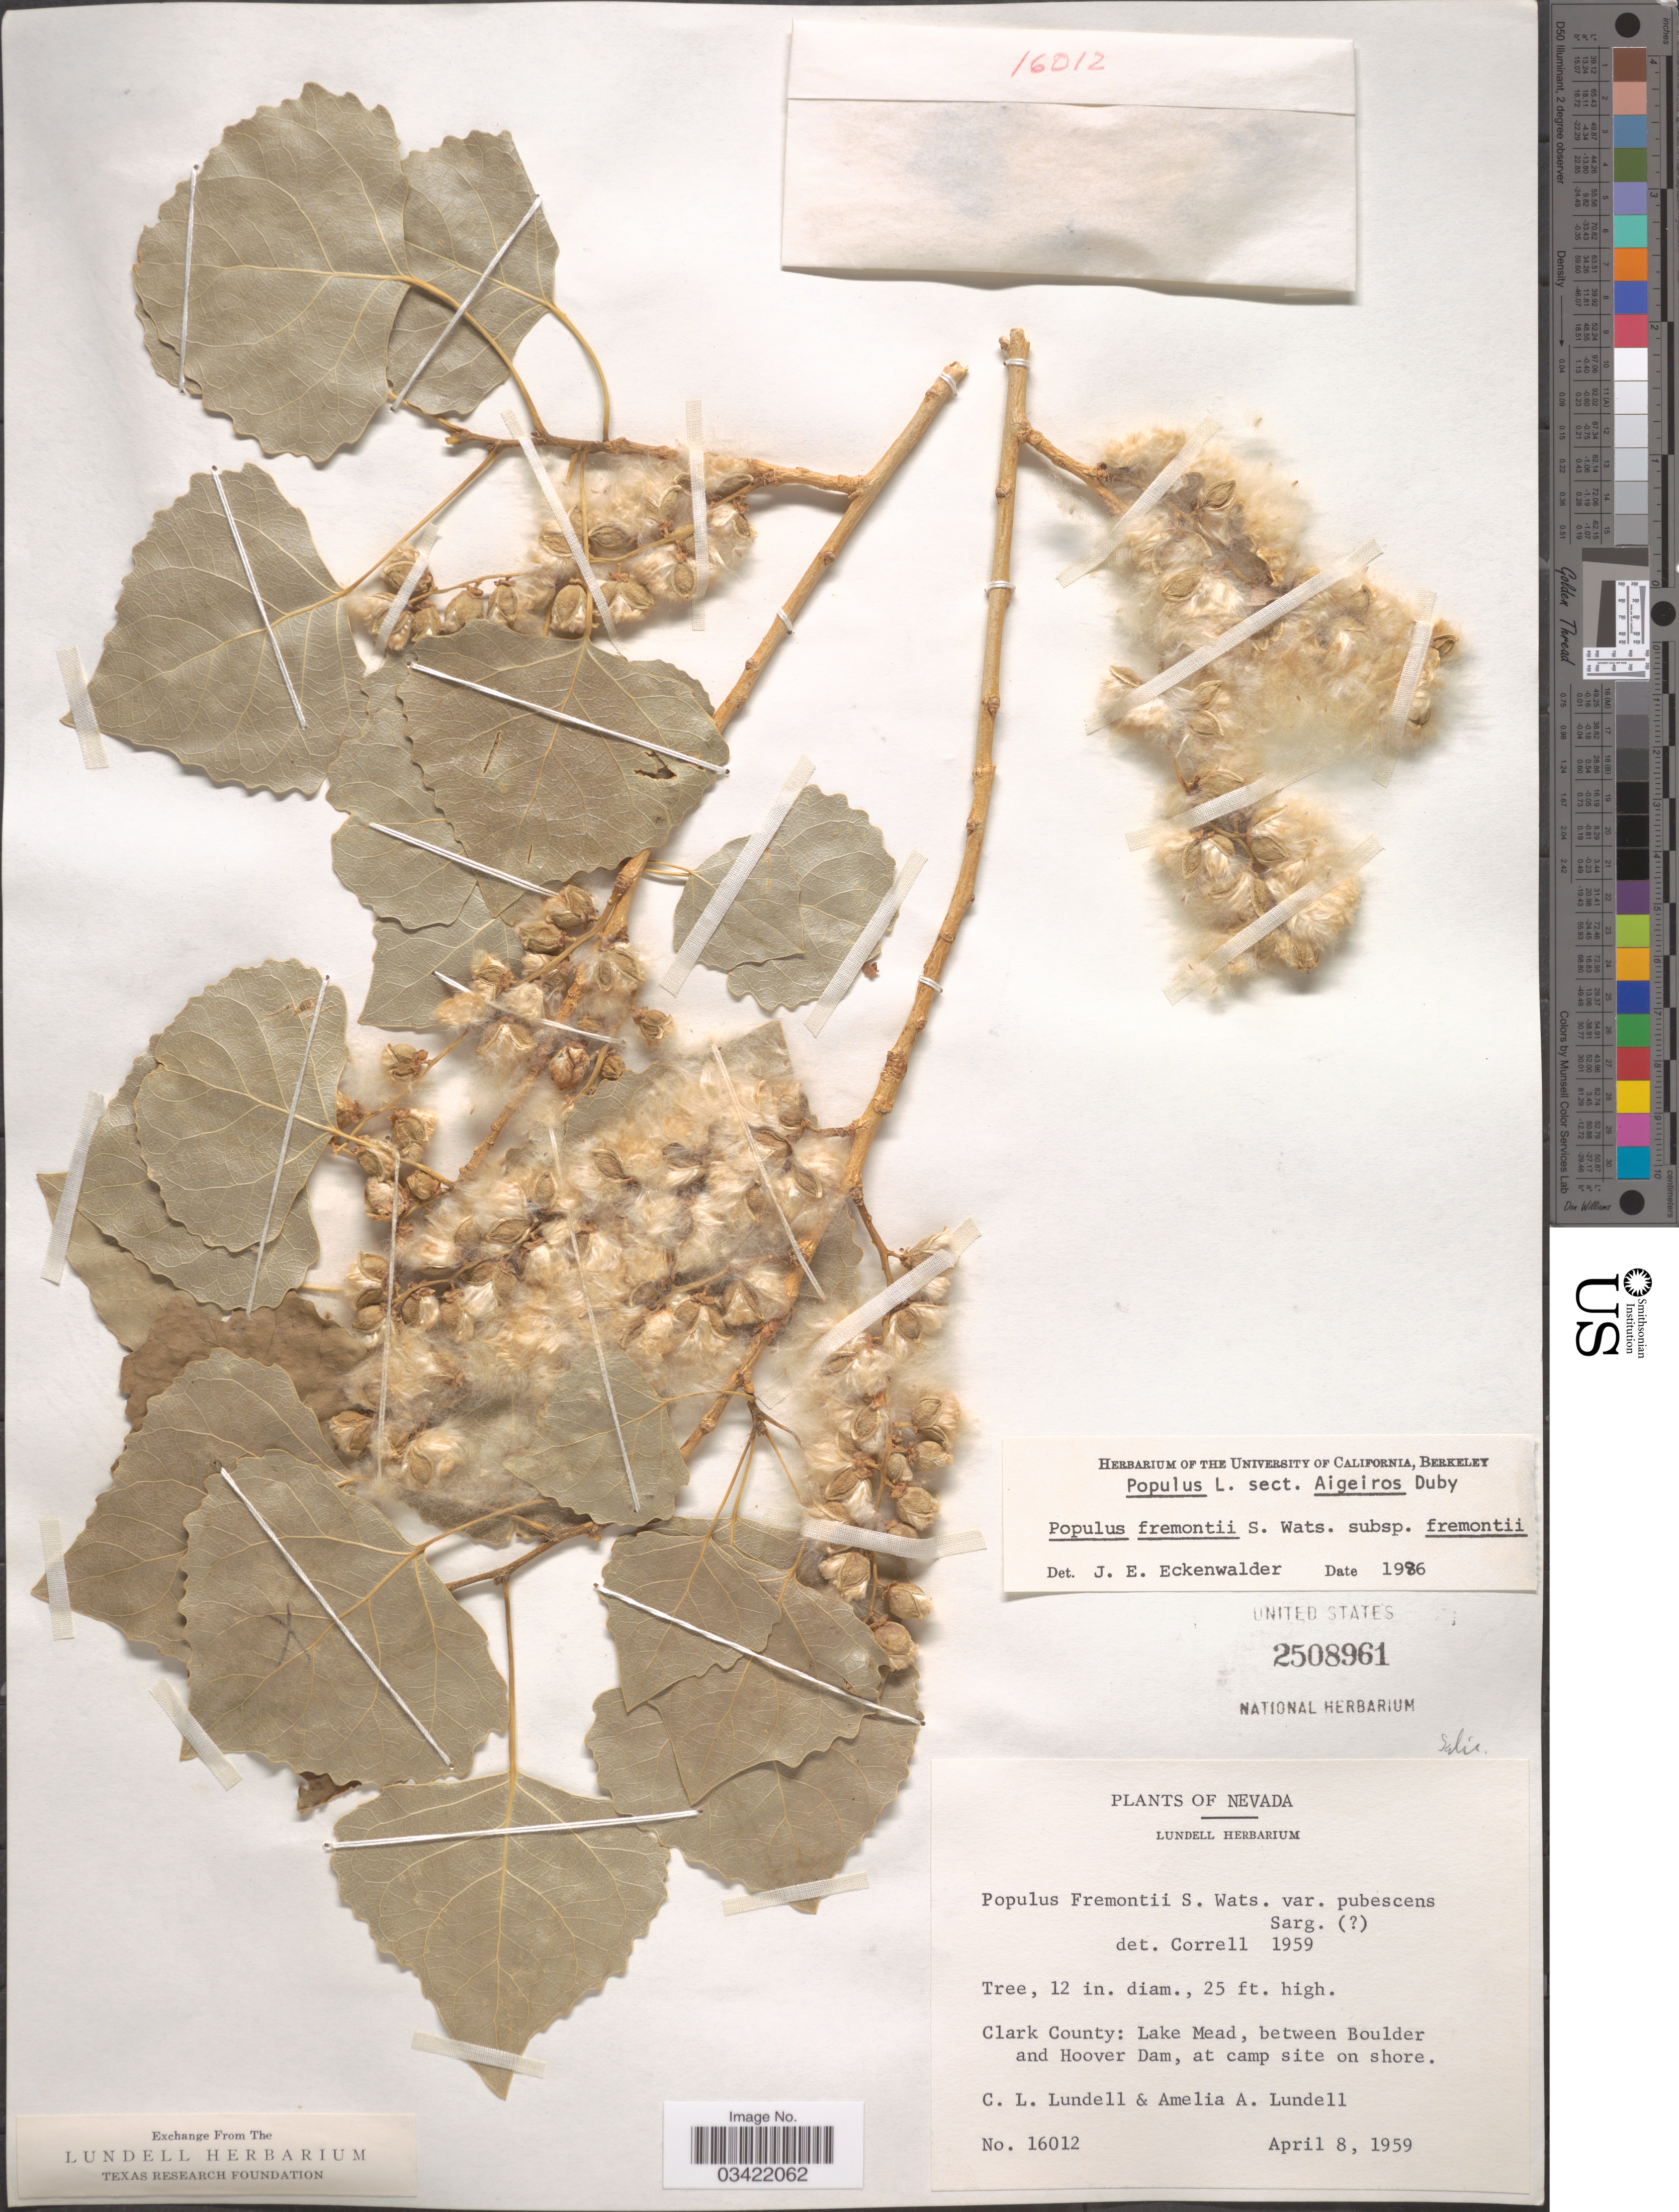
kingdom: Plantae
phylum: Tracheophyta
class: Magnoliopsida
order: Malpighiales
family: Salicaceae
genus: Populus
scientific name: Populus fremontii subsp. fremontii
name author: S. Watson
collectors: C. L. Lundell & A. A. Lundell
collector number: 16012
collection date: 1959-04-08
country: United States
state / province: Nevada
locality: Clark County: Lake Mead, between Boulder and Hoover Dam, at camp site on shore.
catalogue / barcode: US 2508961